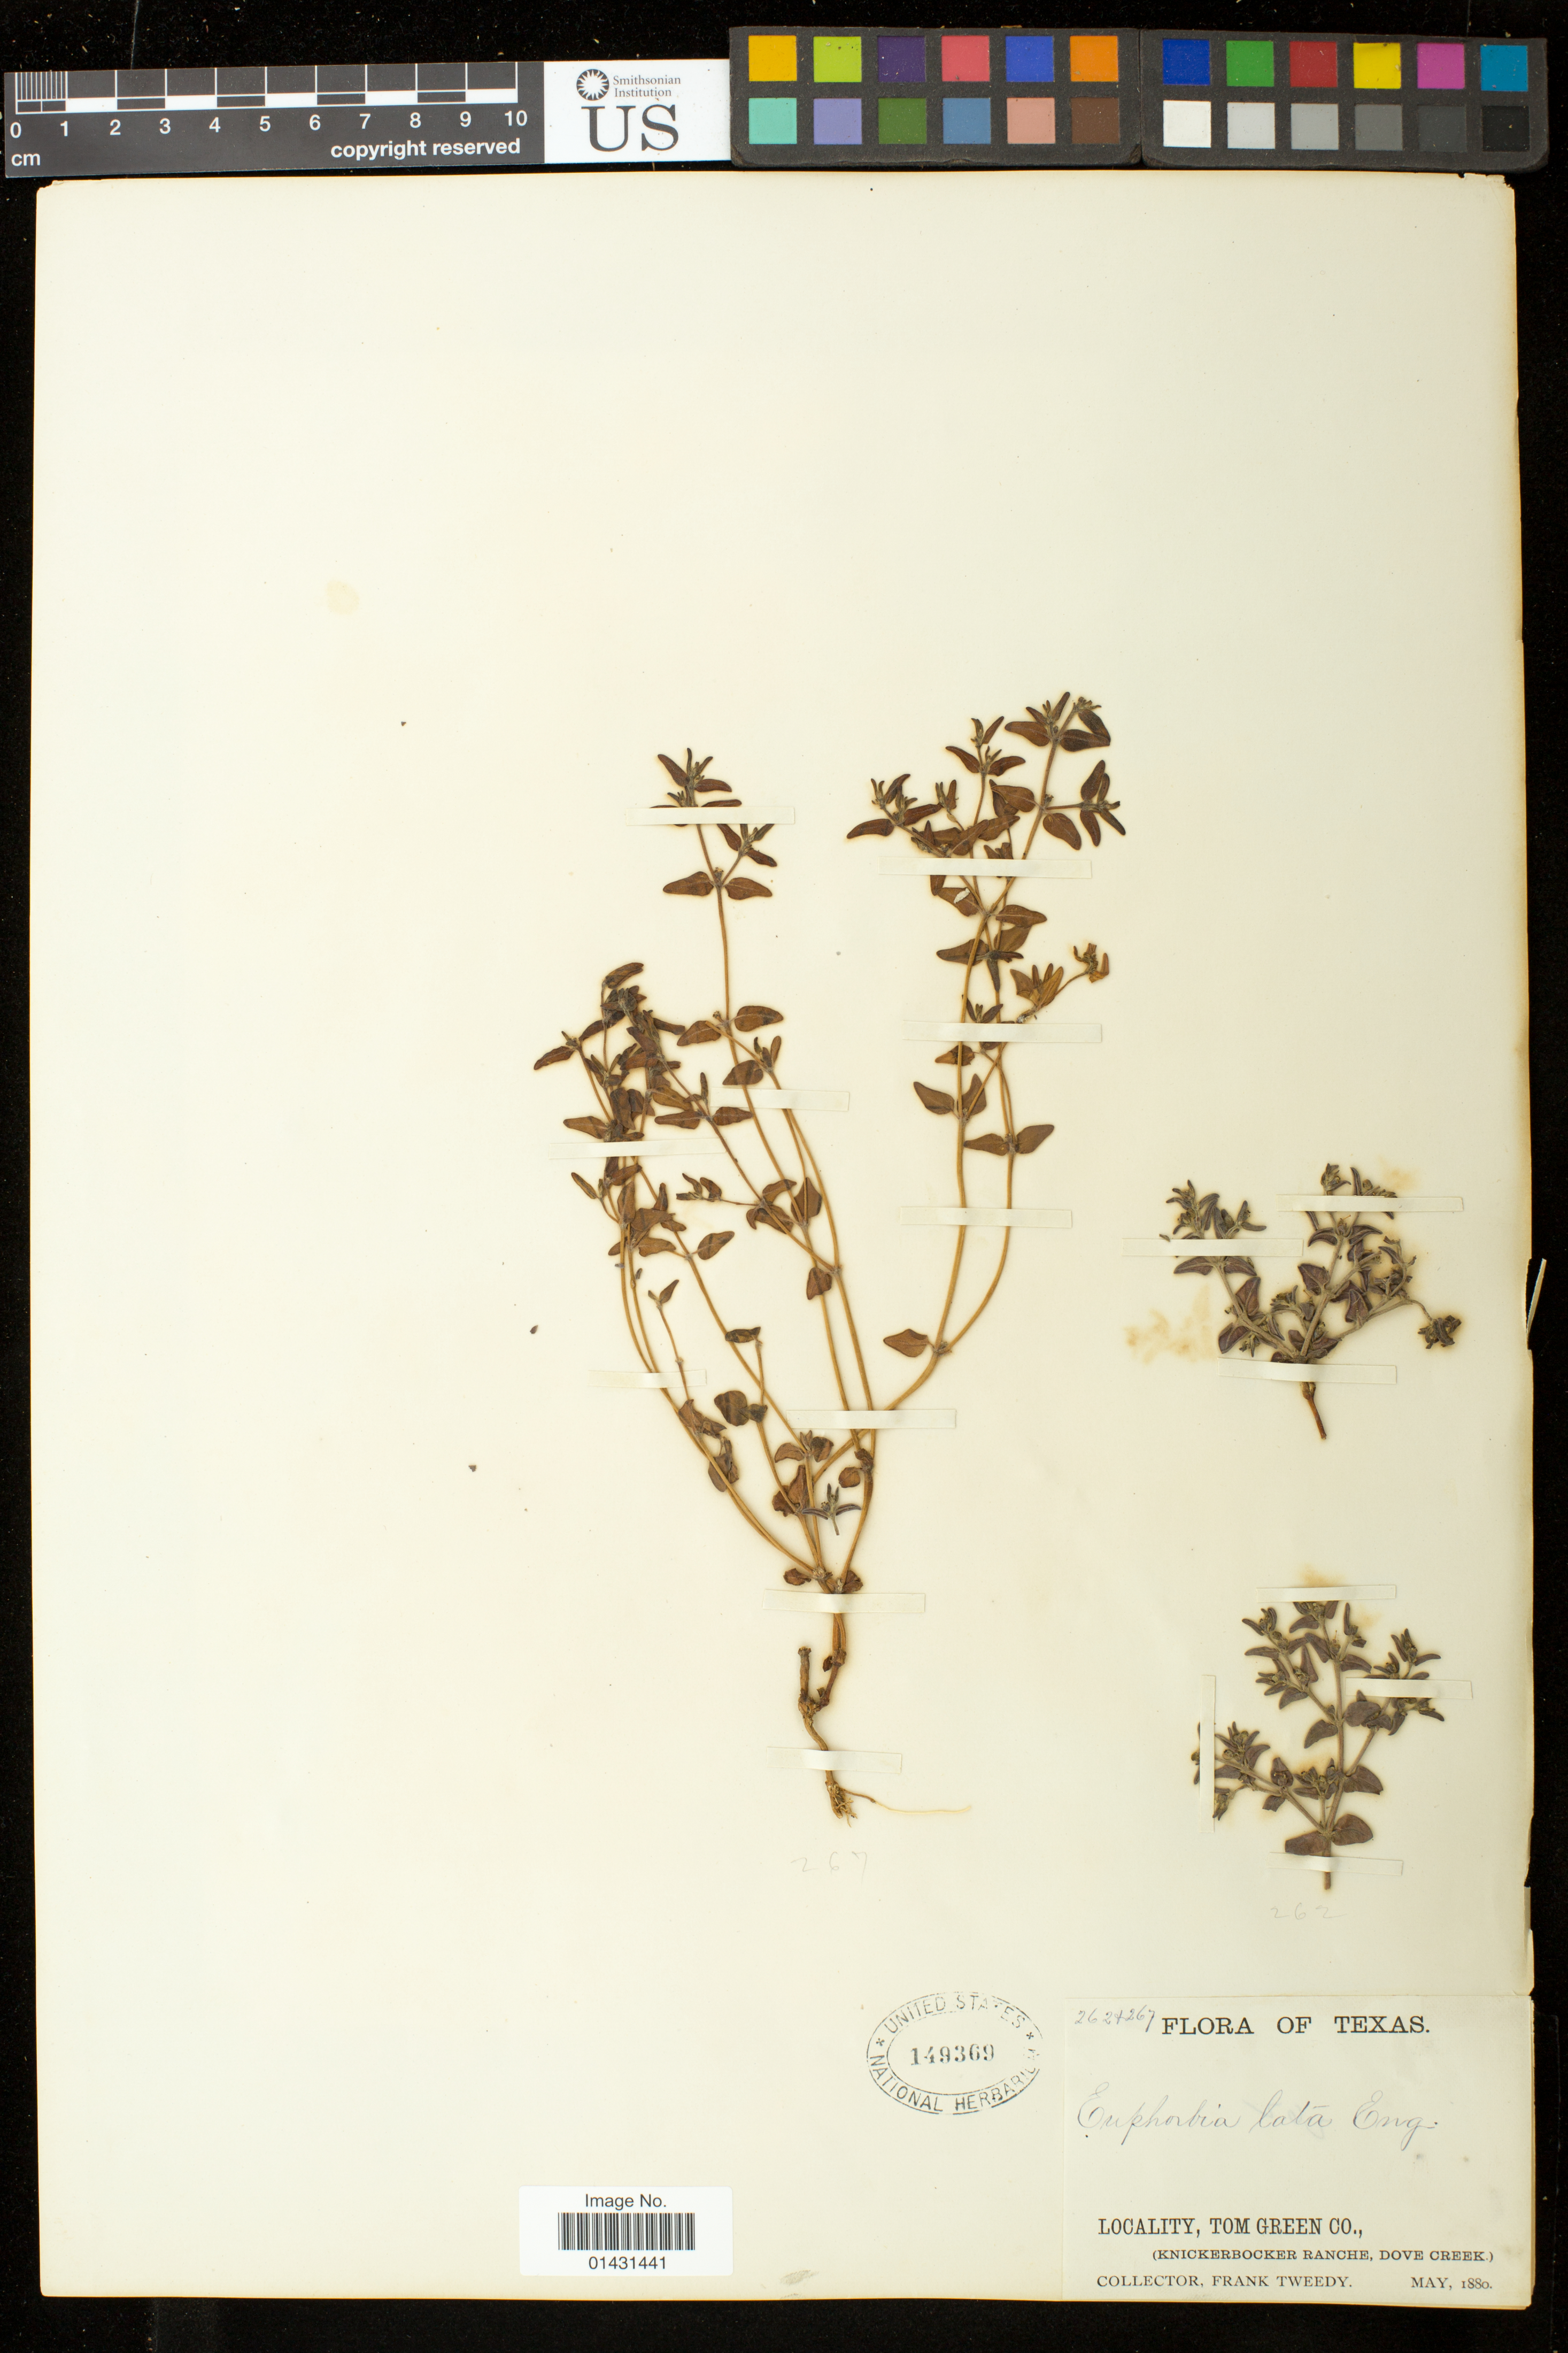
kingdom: Plantae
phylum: Tracheophyta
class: Magnoliopsida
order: Malpighiales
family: Euphorbiaceae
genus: Euphorbia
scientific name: Euphorbia laxa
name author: Drake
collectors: F. Tweedy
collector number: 262 & 267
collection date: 1880-05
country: United States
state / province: Texas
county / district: Tom Green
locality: Knickerbocker Ranche, Dove Creek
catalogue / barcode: US 149369